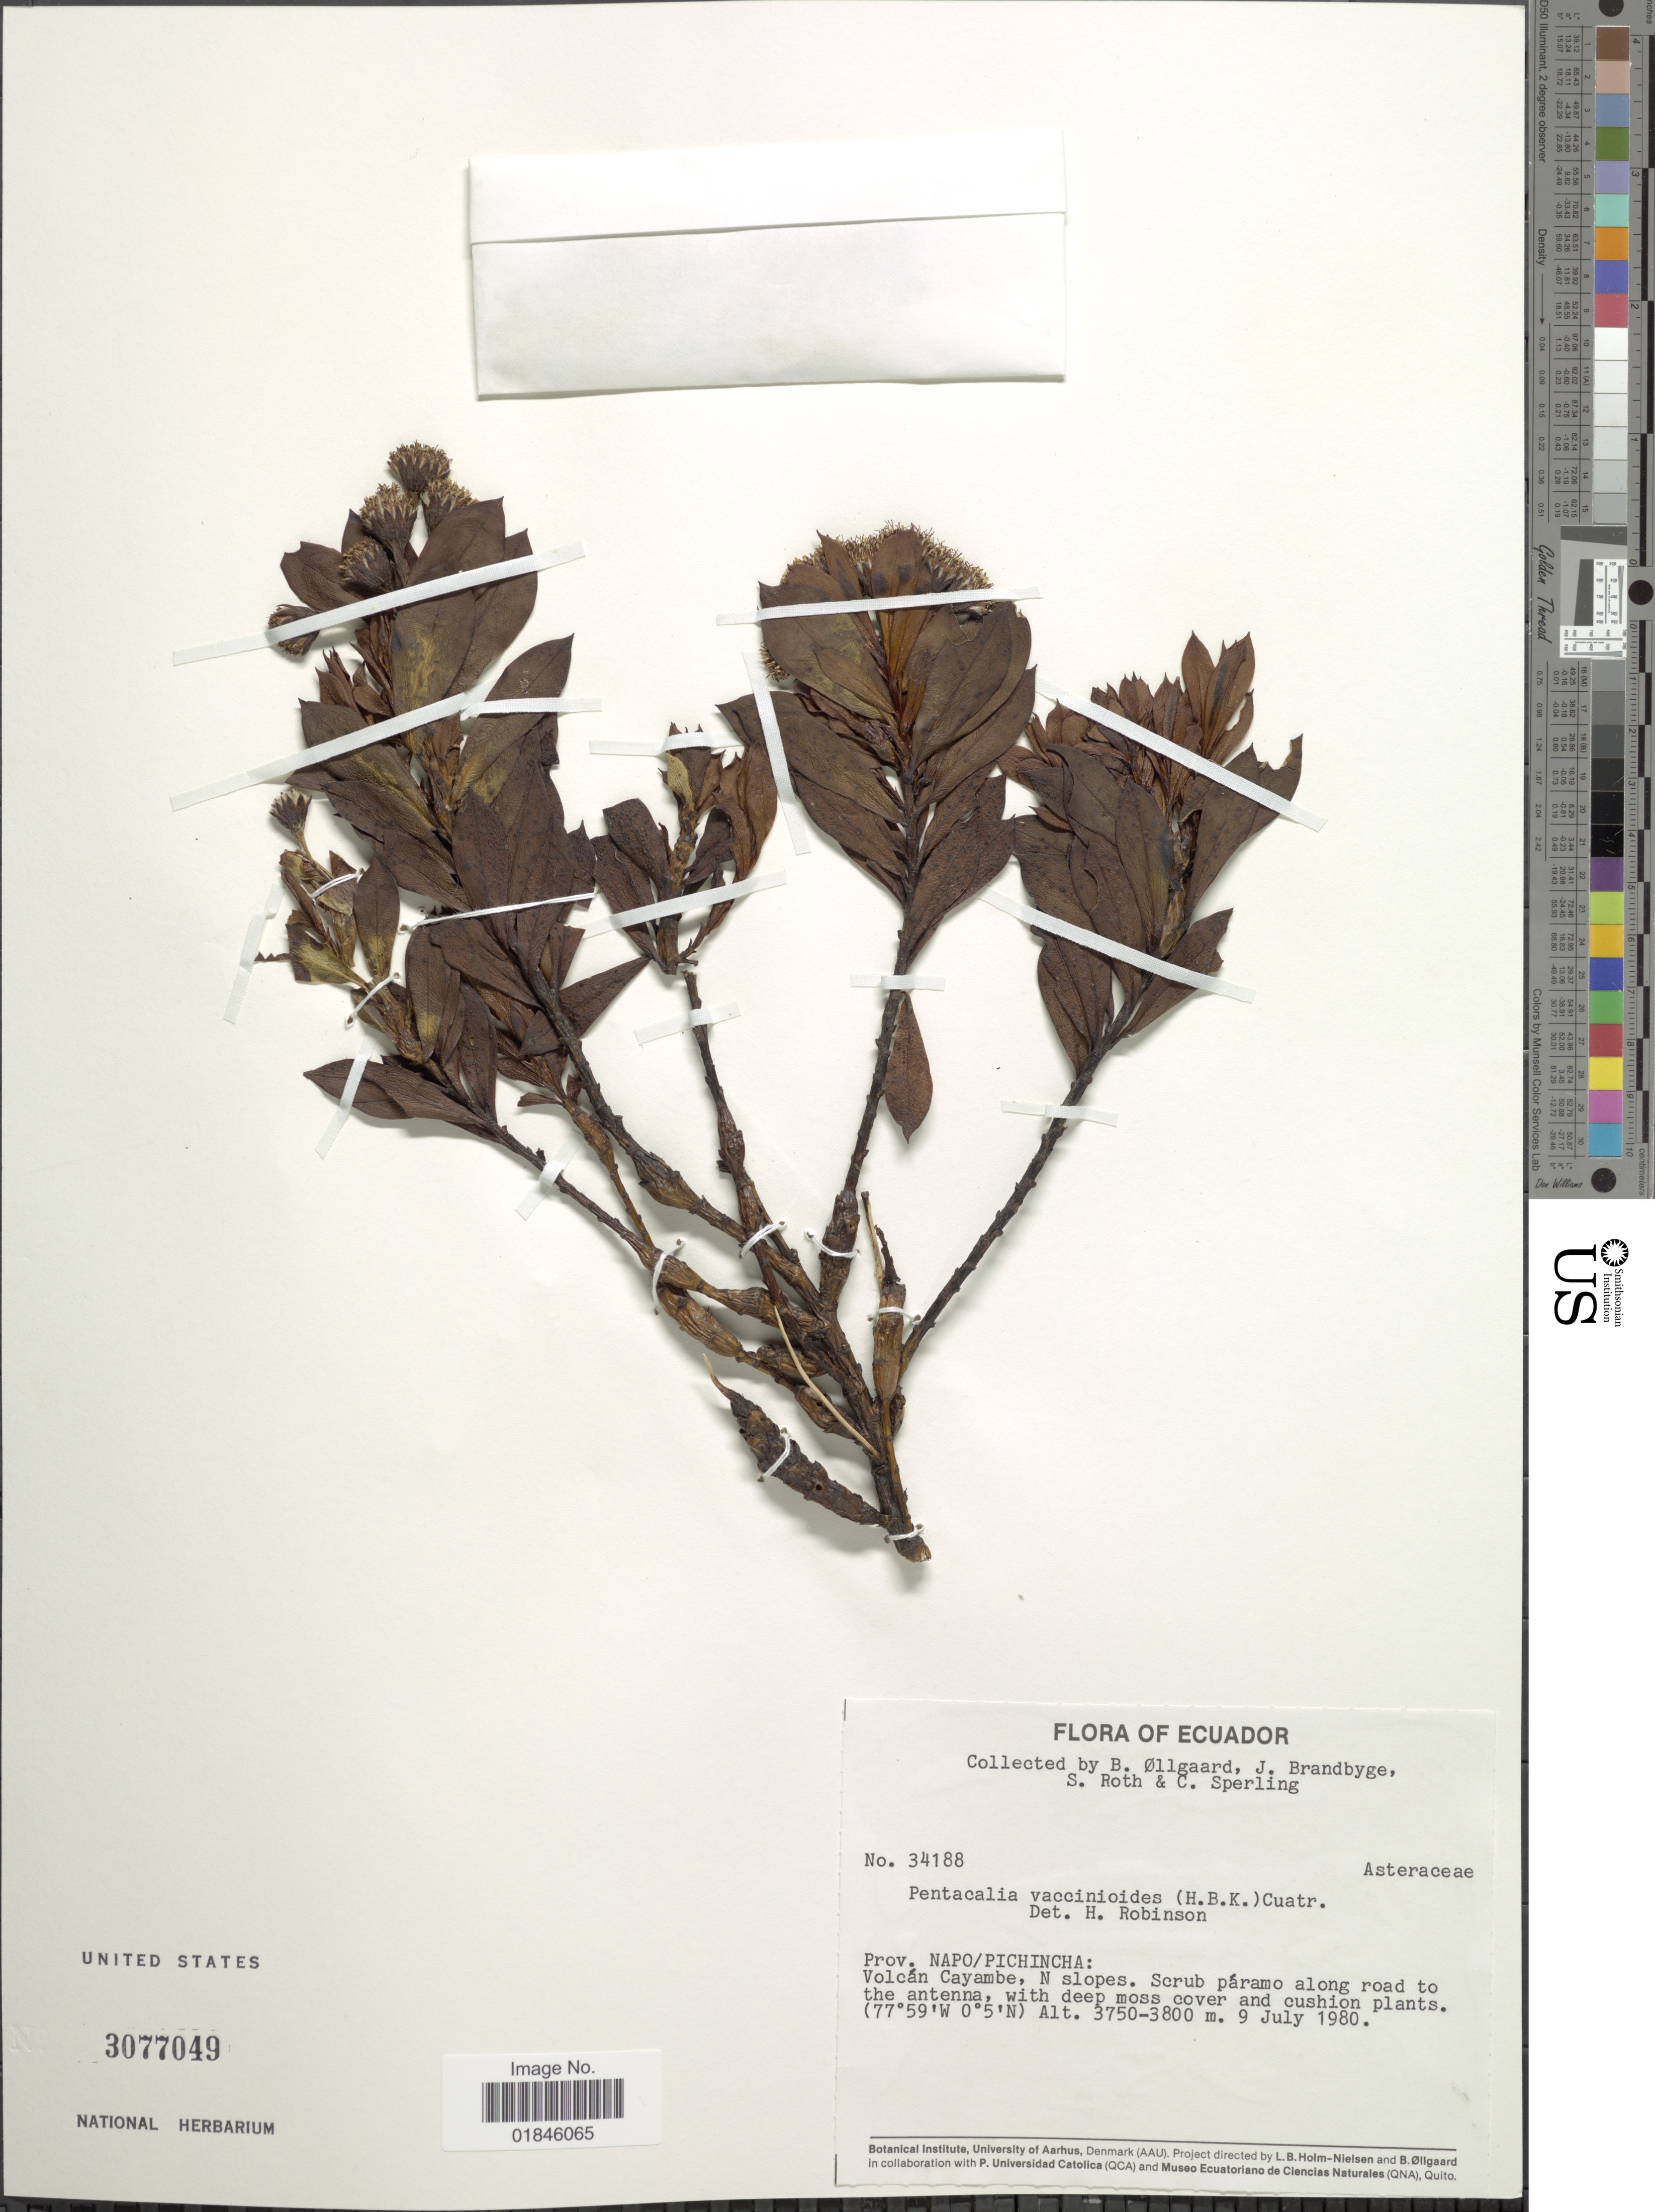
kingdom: Plantae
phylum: Tracheophyta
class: Magnoliopsida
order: Asterales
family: Asteraceae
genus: Pentacalia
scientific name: Pentacalia vaccinioides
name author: (Kunth) Cuatrec.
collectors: B. Øllgaard, J. Brandbyge, S. Roth & C. Sperling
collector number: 34188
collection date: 1980-07-09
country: Ecuador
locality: Prov. Napo/Pichincha: Volcán Cayambe, N slopes.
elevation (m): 3750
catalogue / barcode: US 3077049